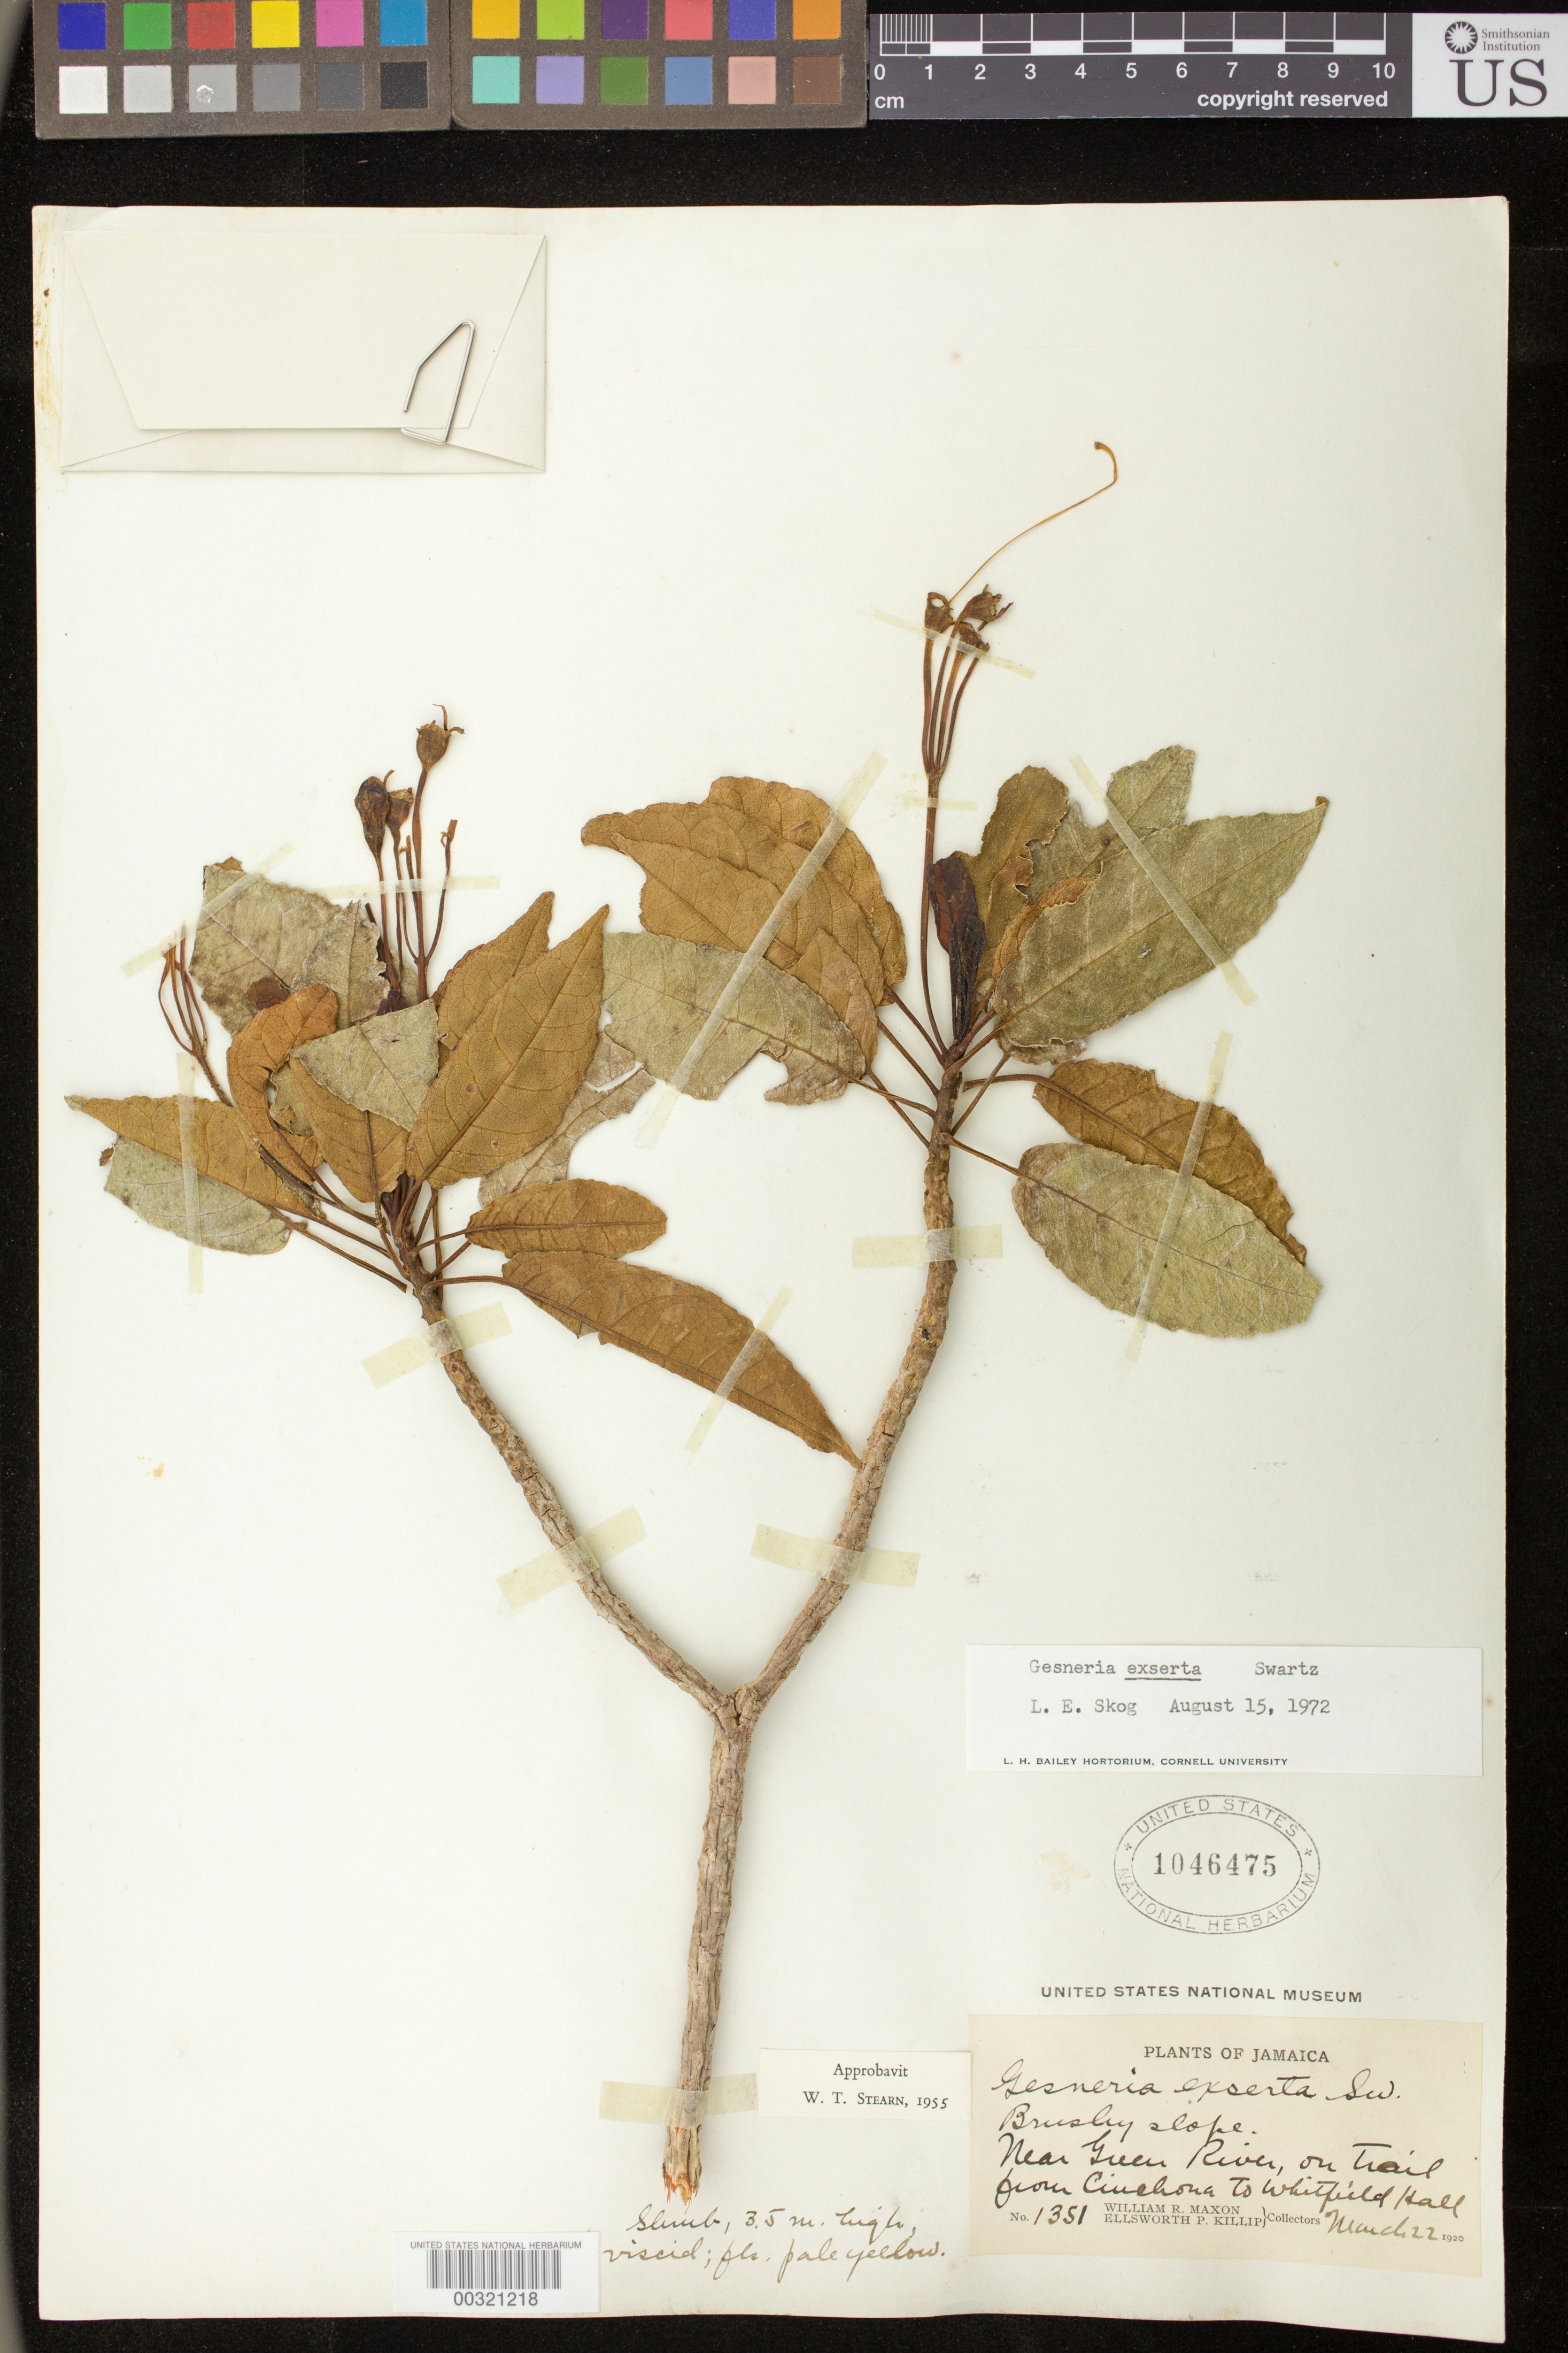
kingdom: Plantae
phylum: Tracheophyta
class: Magnoliopsida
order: Lamiales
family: Gesneriaceae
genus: Gesneria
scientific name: Gesneria exserta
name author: Sw.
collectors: W. R. Maxon & E. P. Killip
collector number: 1351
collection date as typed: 22 Mar 1920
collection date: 1920-03-22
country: Jamaica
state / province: Saint Andrew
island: Jamaica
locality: Near Green River, on trail from Cinchona to Whitfield Hall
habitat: Brushy slope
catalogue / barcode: US 1046475